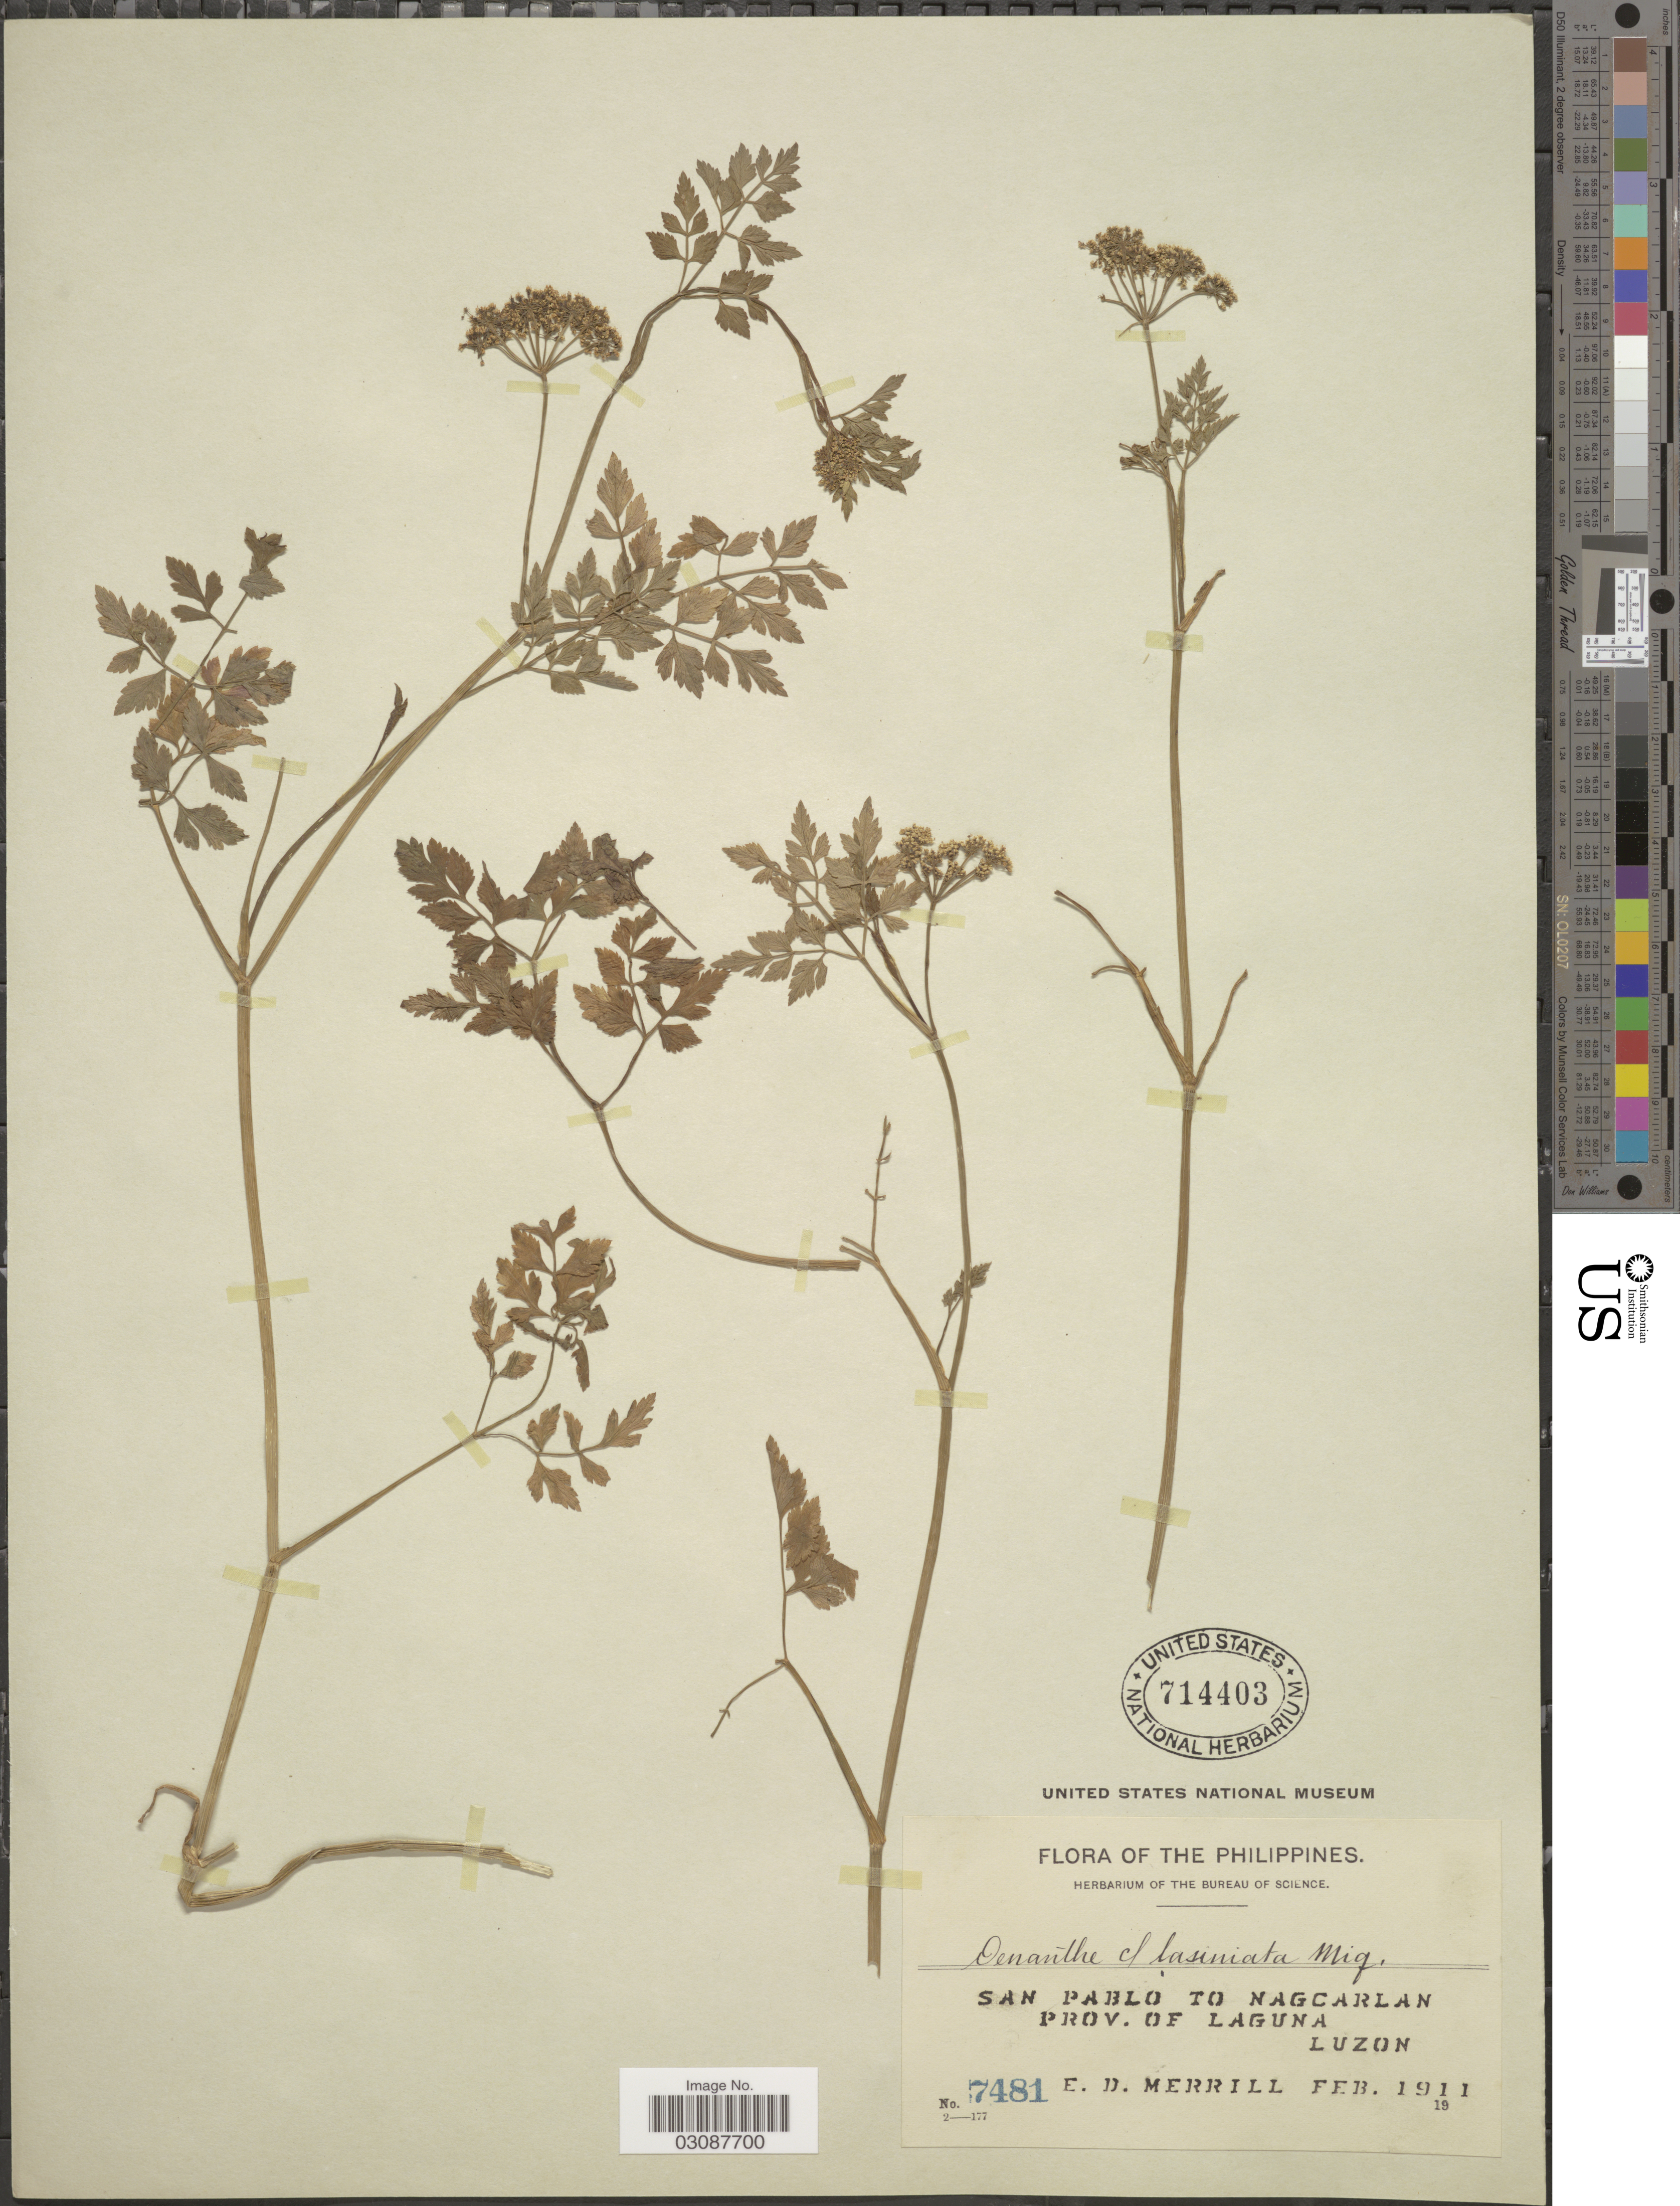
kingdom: Plantae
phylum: Tracheophyta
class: Magnoliopsida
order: Apiales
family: Apiaceae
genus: Oenanthe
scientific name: Oenanthe laciniata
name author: Zoll.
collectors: E. D. Merrill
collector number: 7481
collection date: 1911-02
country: Philippines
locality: San Pablo To Nagcarlan, Prov. of Laguna, Luzon.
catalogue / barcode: US 714403